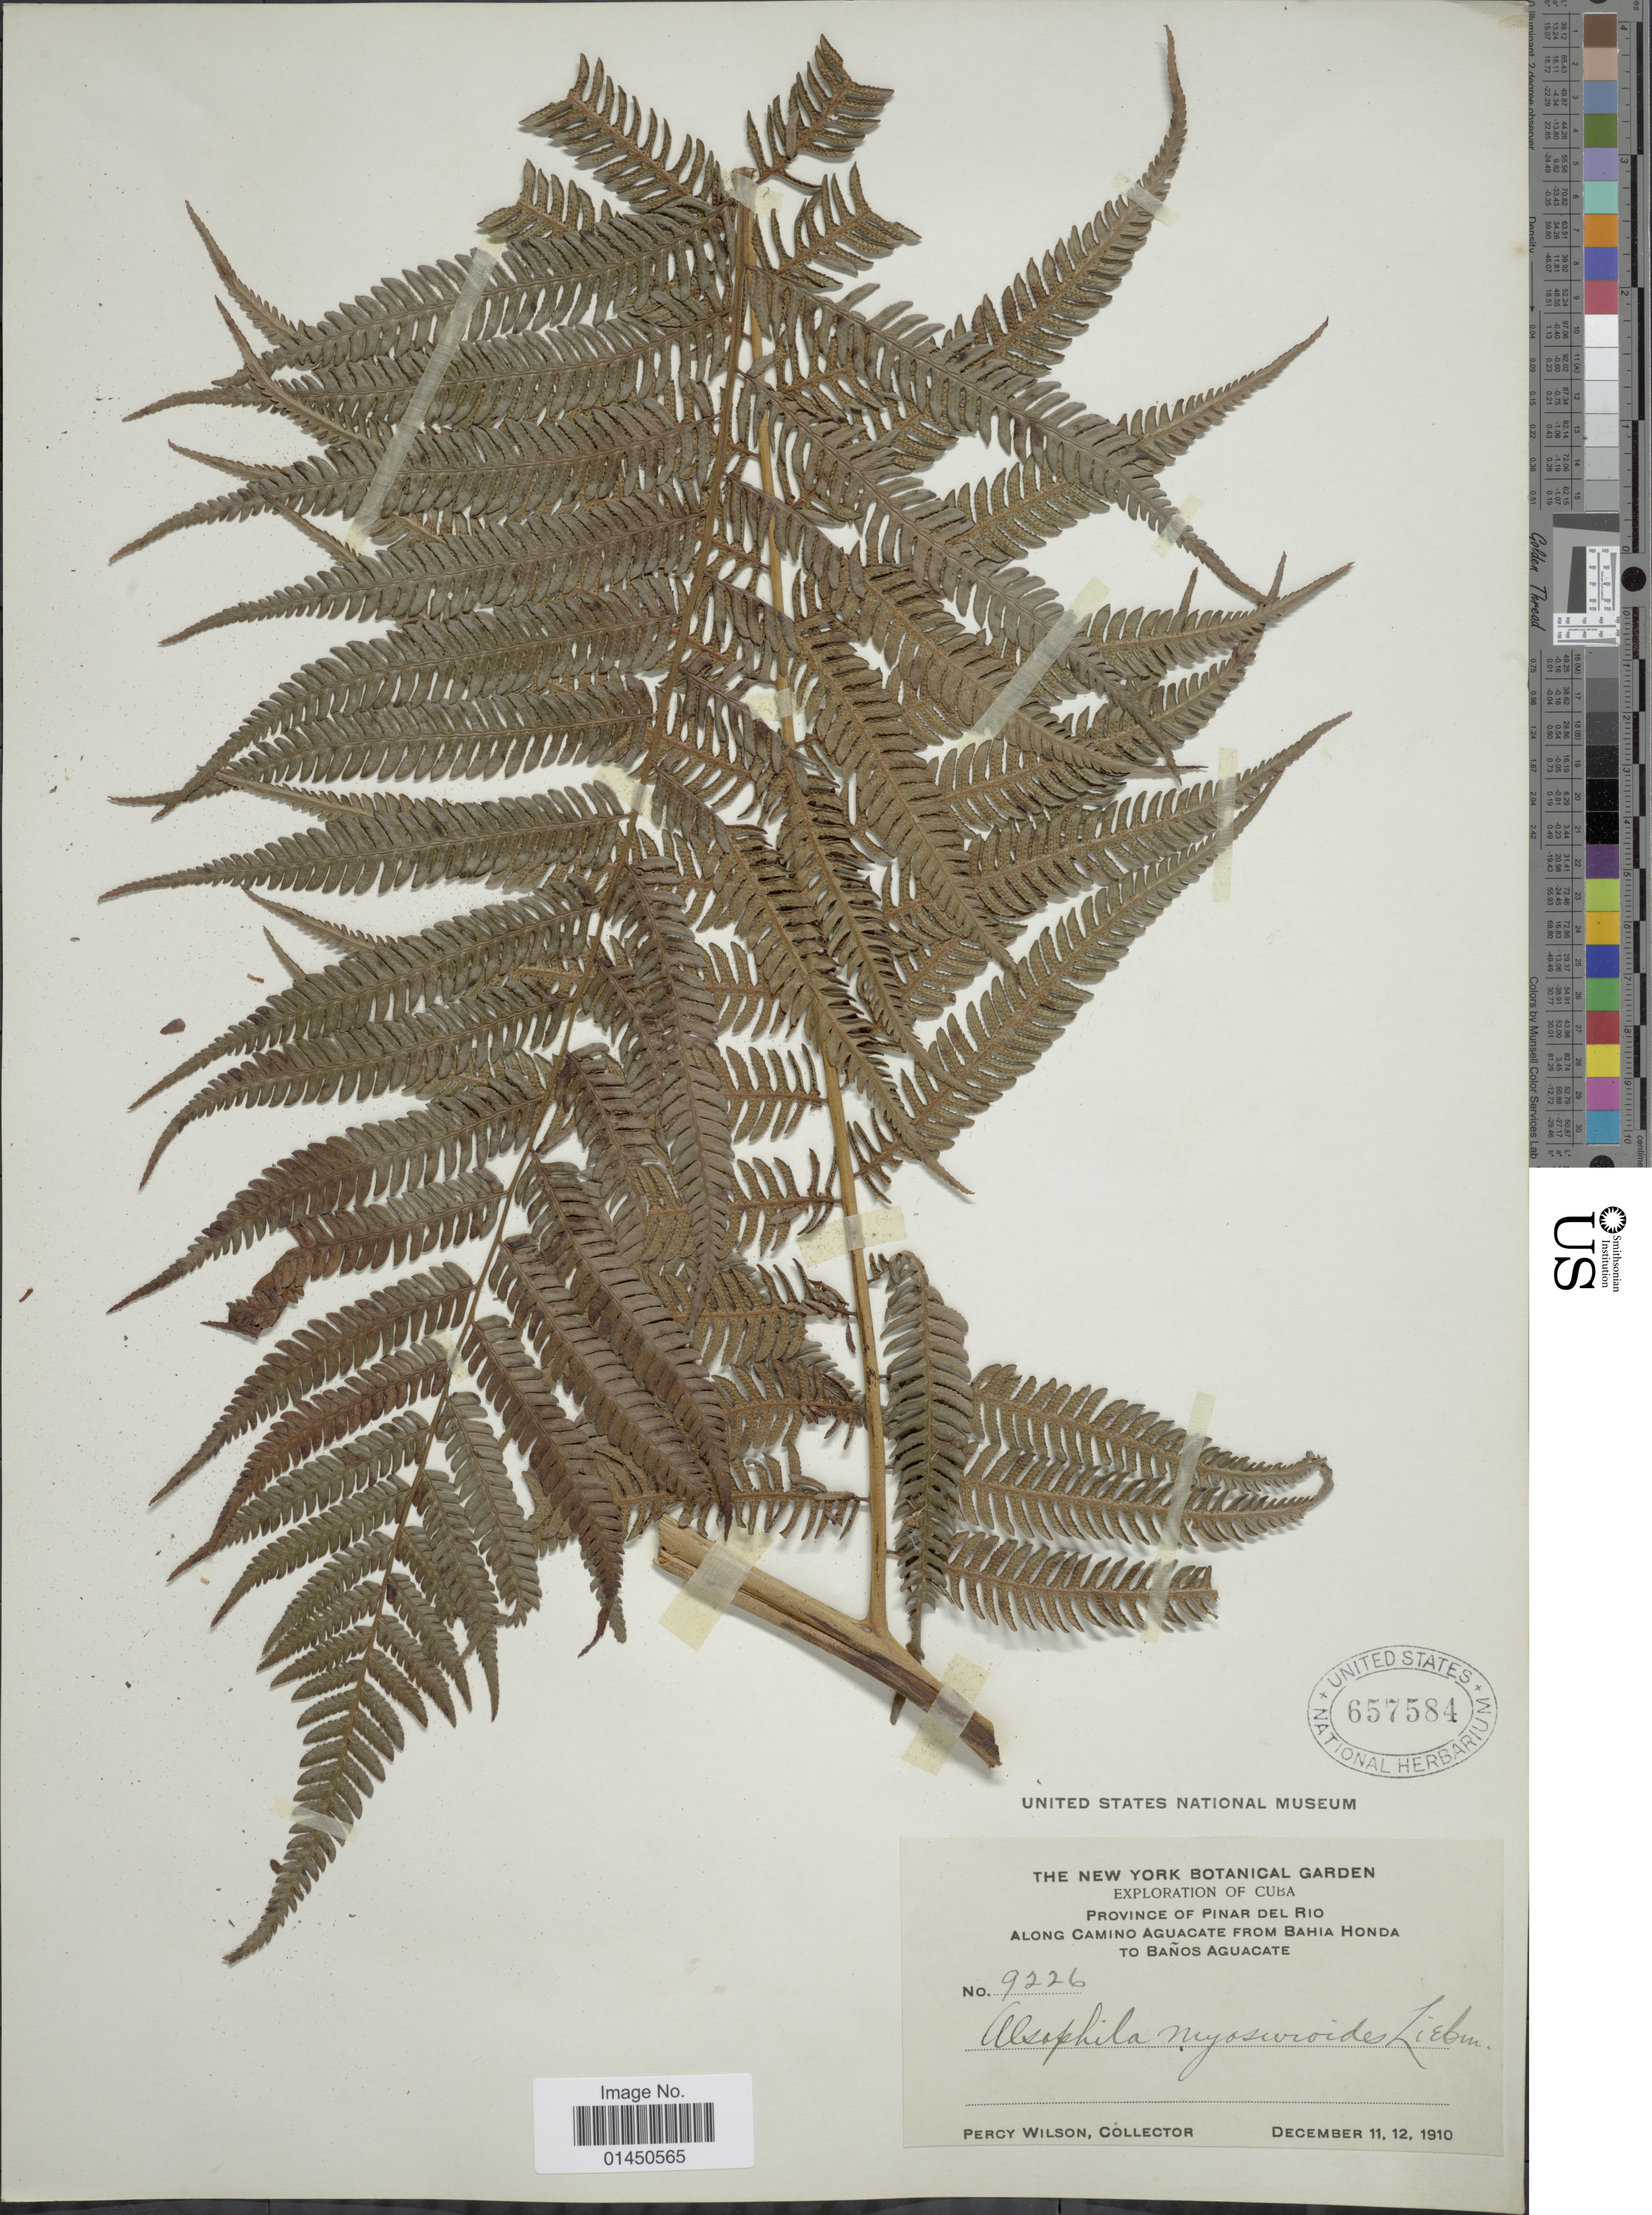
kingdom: Plantae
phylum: Tracheophyta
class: Polypodiopsida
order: Cyatheales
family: Cyatheaceae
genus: Cyathea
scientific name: Cyathea myosuriodes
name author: (Liebm.) Domin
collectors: P. Wilson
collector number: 9226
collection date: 1910-12-11/1910-12-12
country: Cuba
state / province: Pinar del Río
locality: Along Camino Aguacate from Bahia Honda to Baños Aguacate.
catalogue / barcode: US 657584